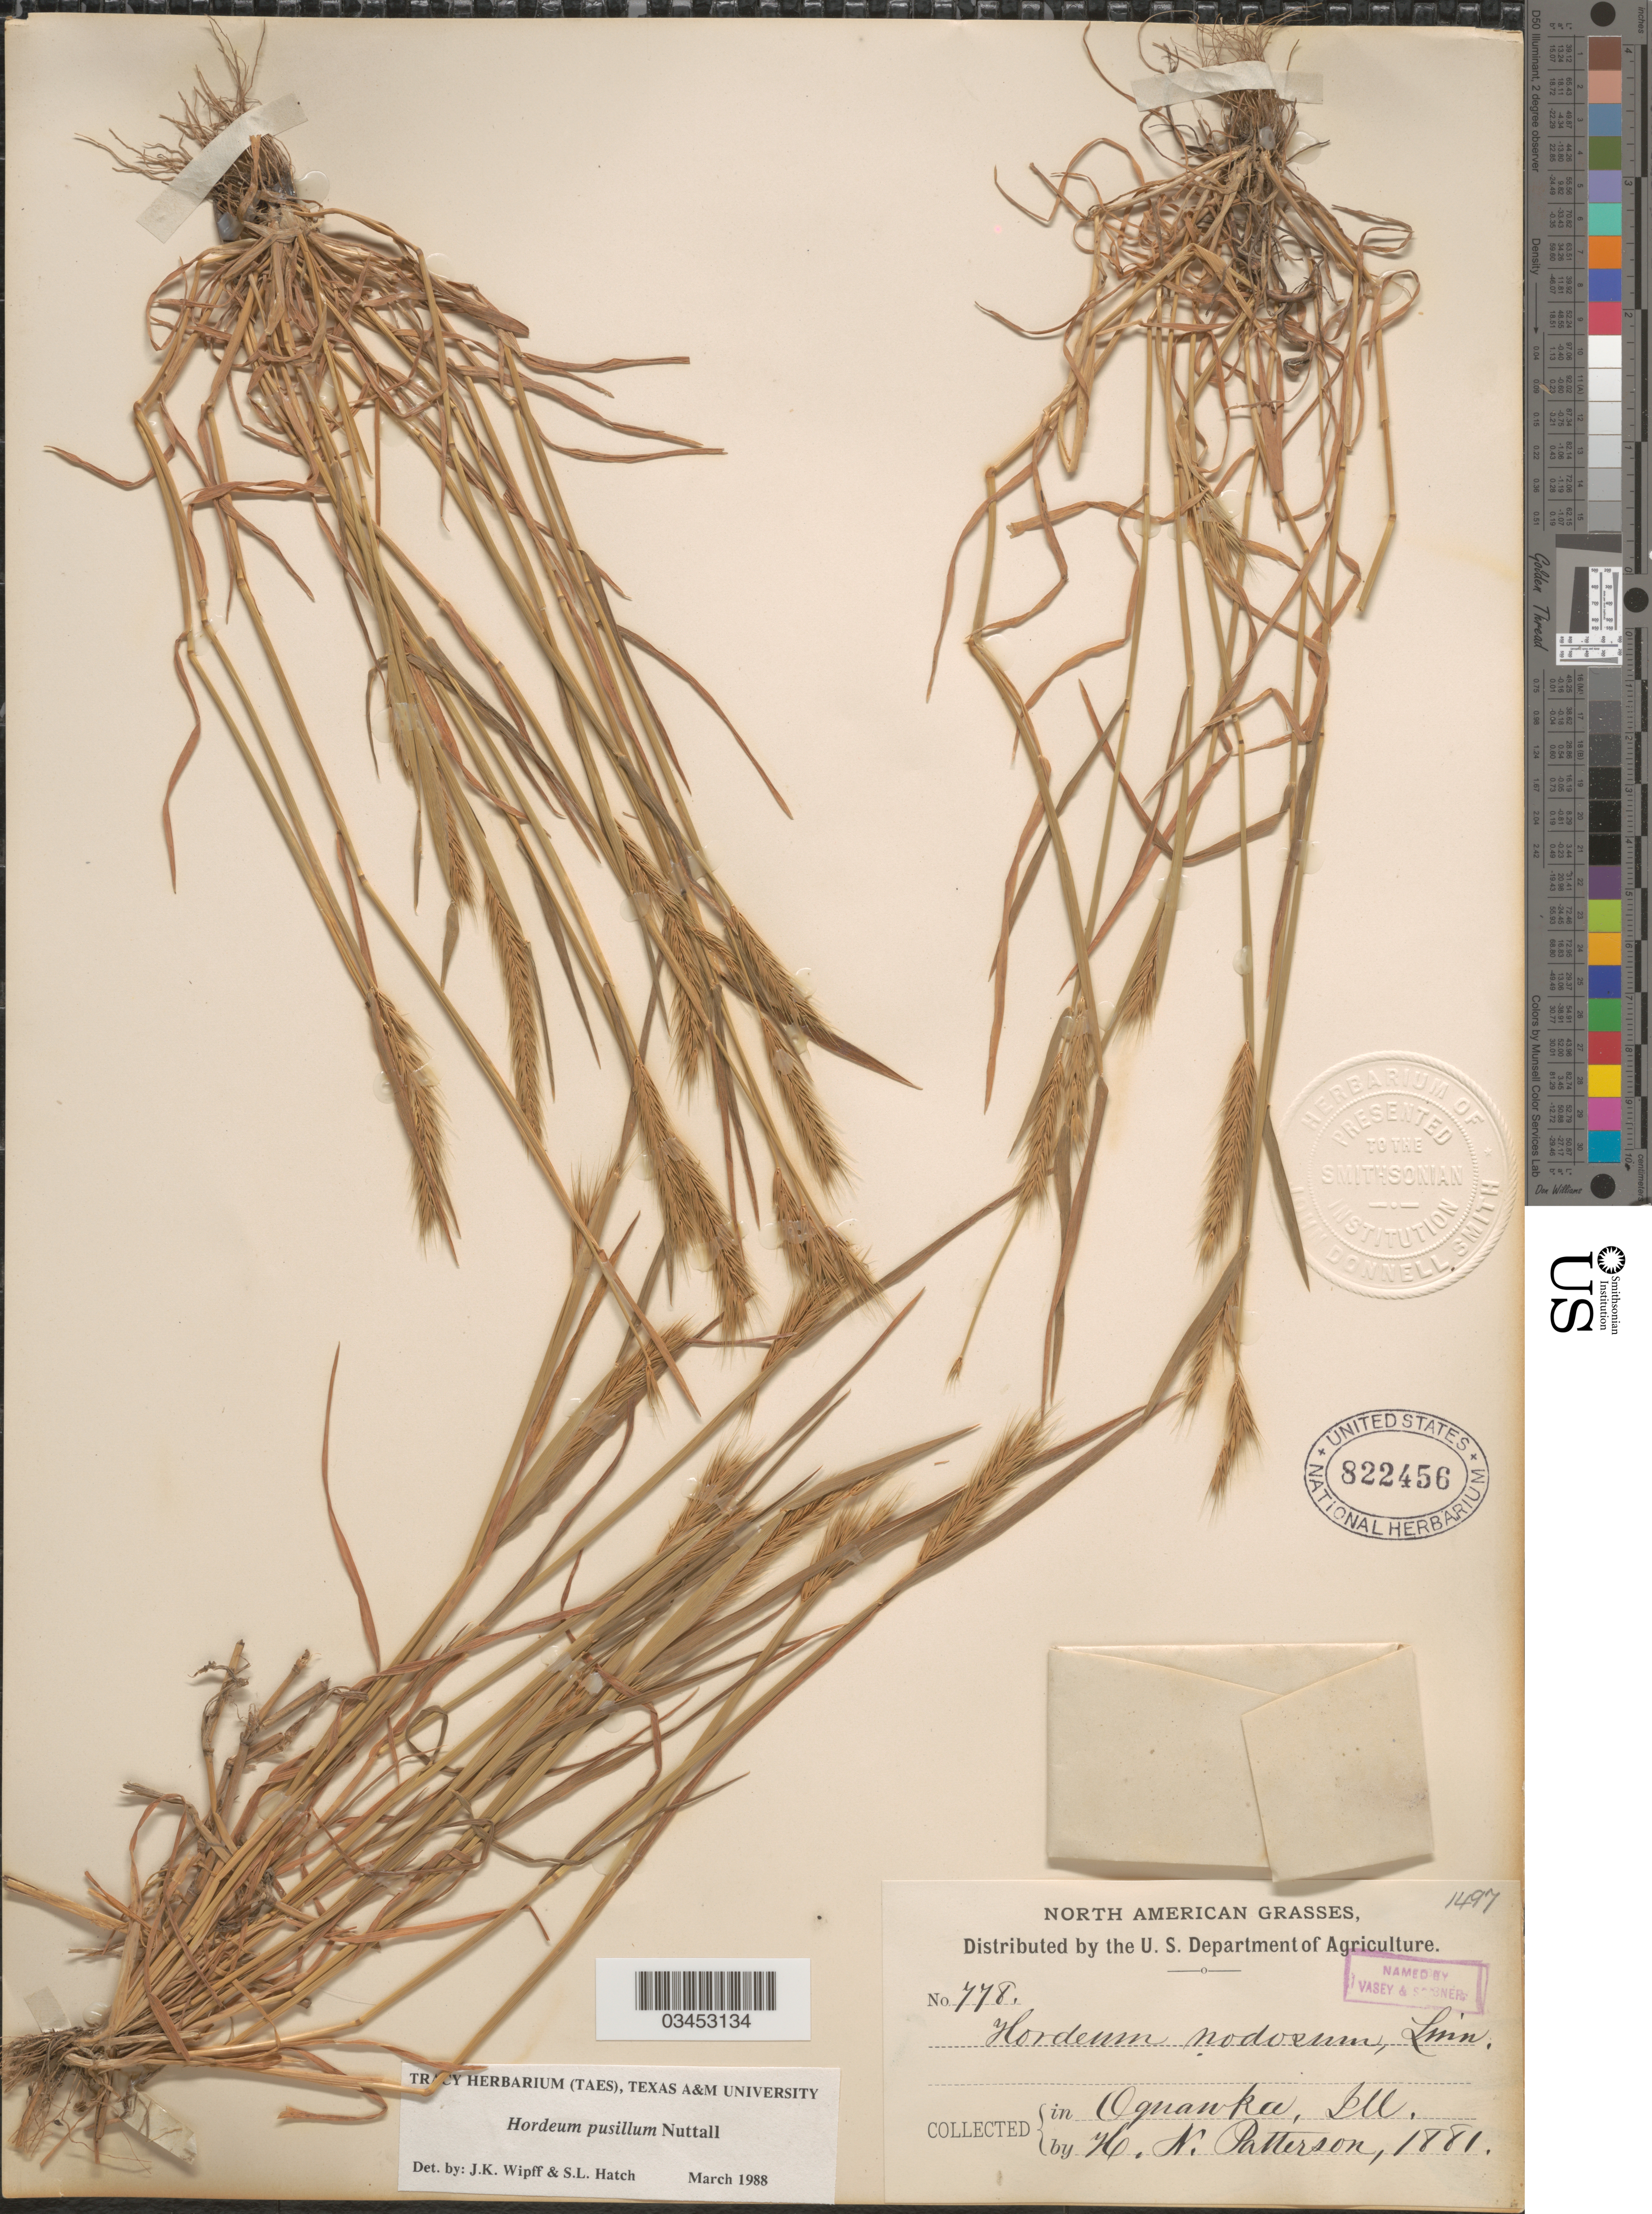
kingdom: Plantae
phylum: Tracheophyta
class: Liliopsida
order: Poales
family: Poaceae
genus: Hordeum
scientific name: Hordeum pusillum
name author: Nutt.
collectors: H. N. Patterson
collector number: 778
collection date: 1881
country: United States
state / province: Illinois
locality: Oquawka.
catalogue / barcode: US 822456